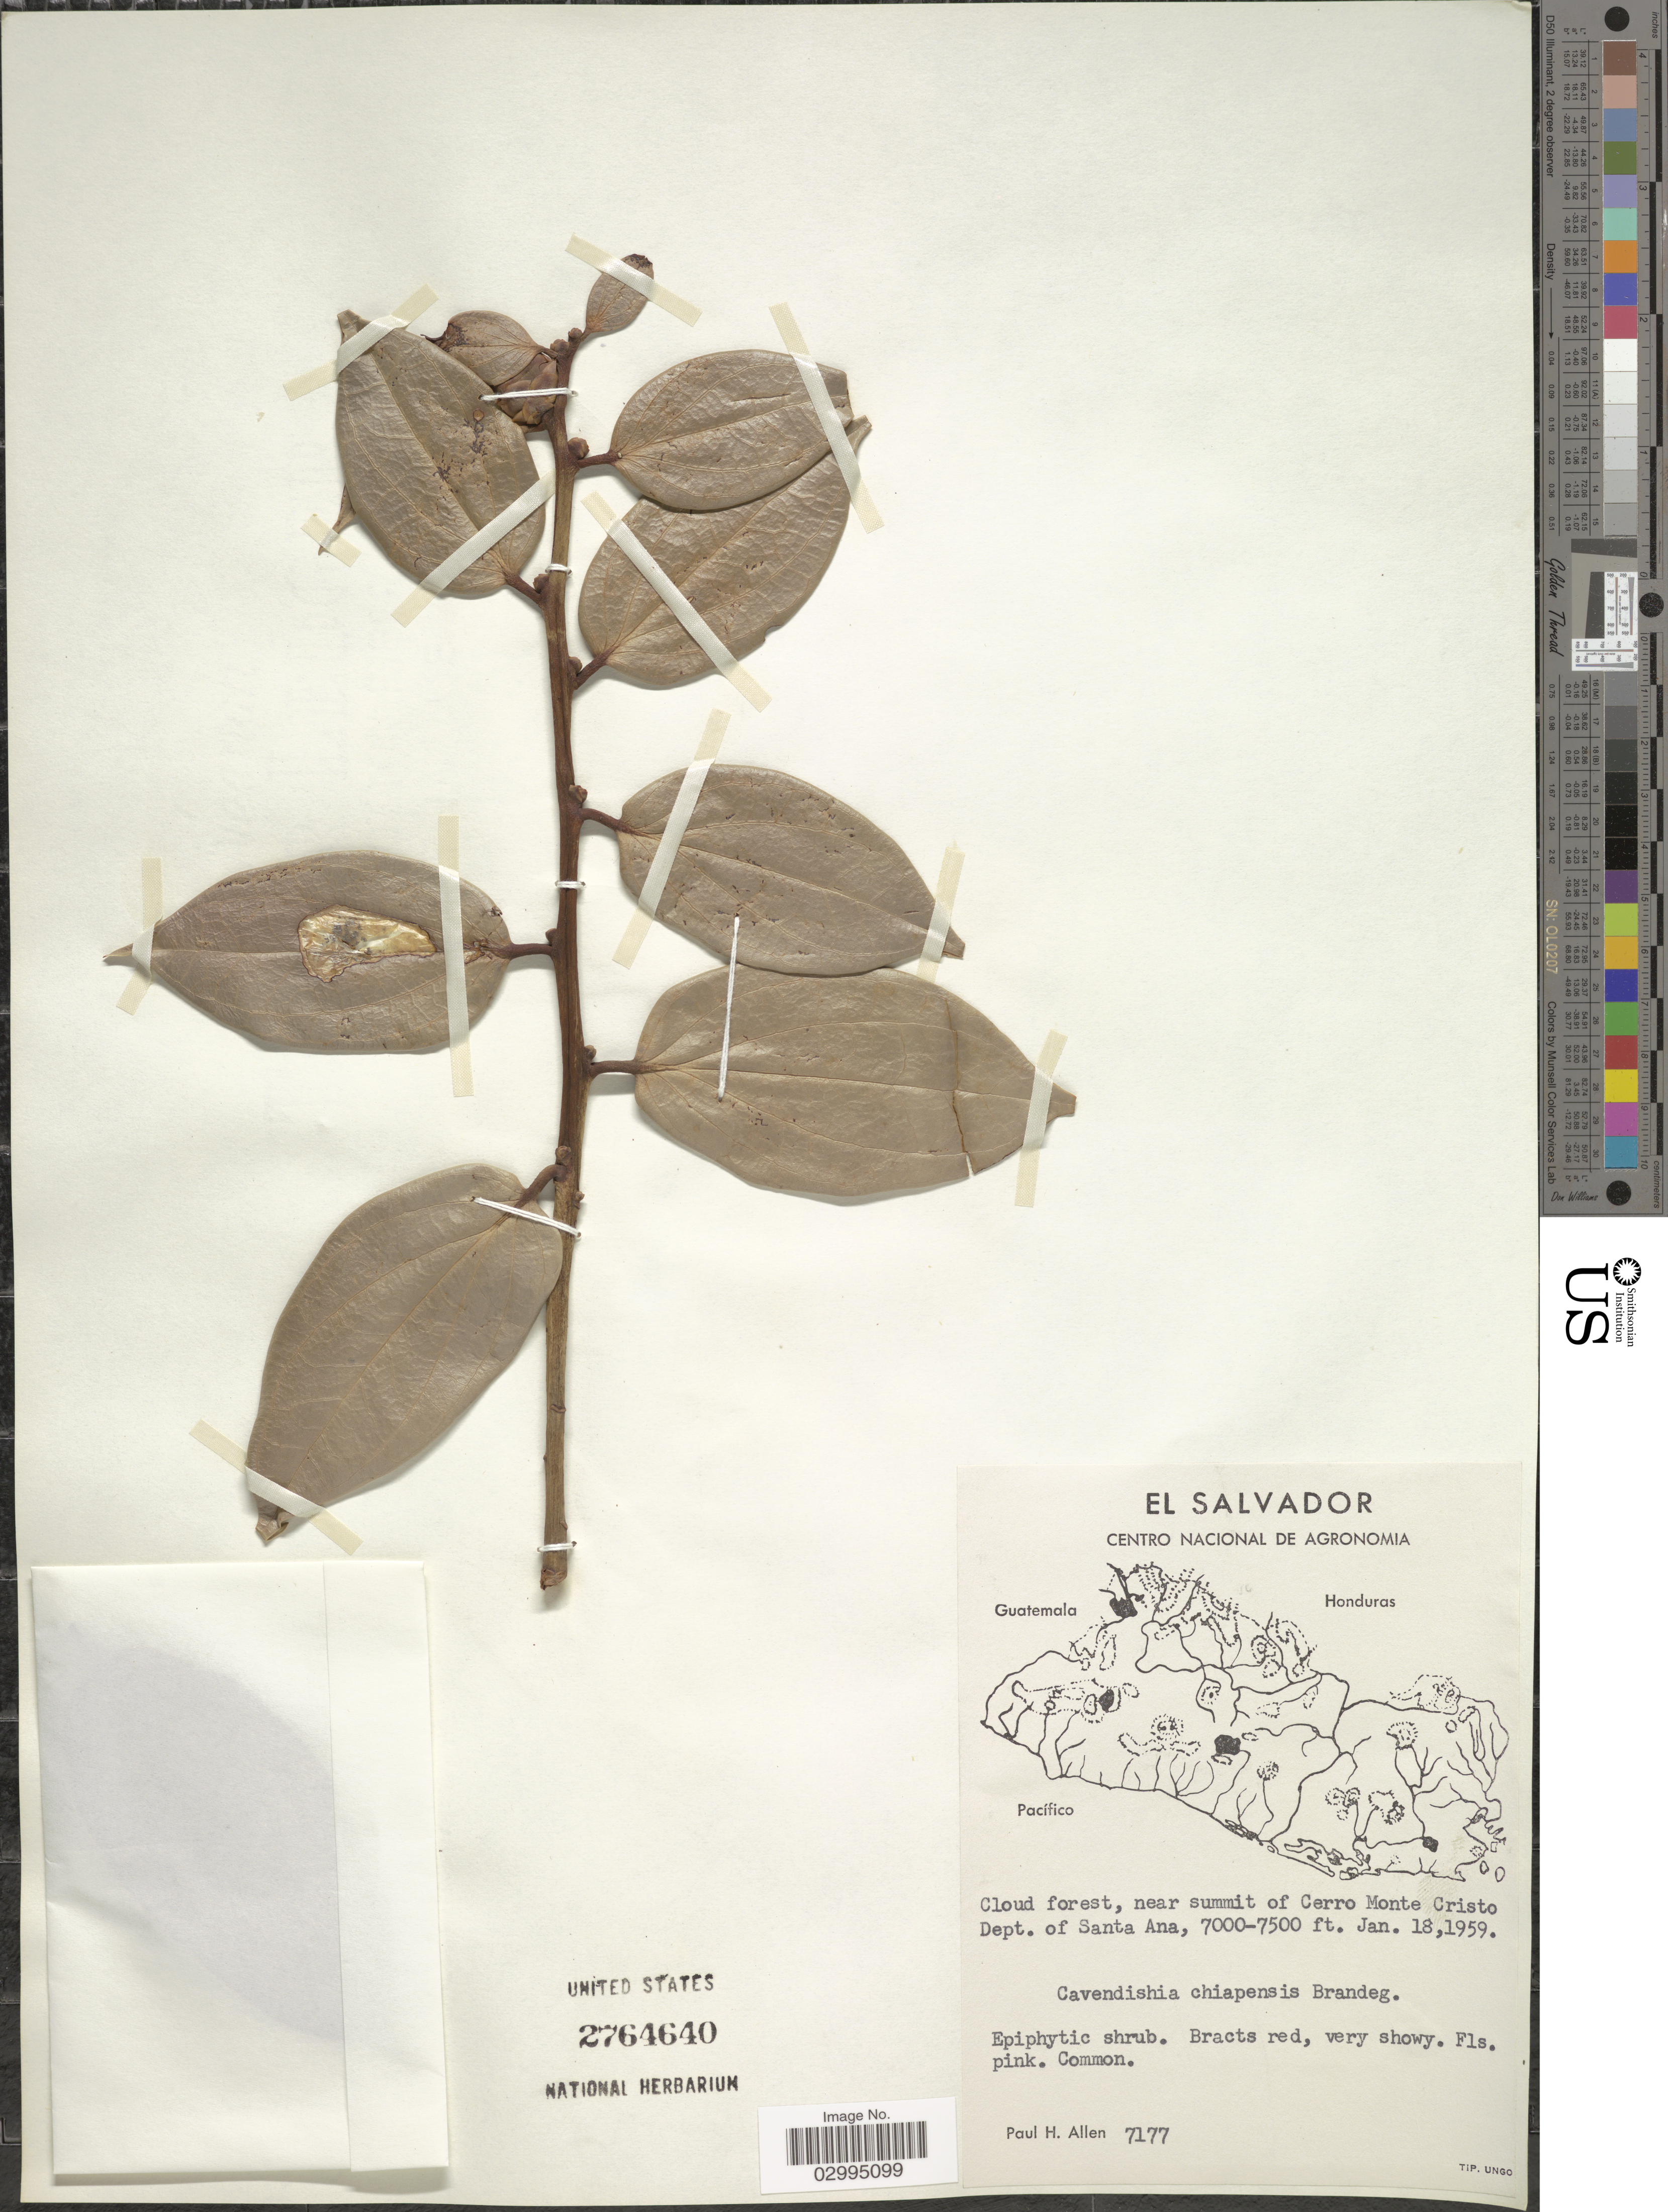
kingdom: Plantae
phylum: Tracheophyta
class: Magnoliopsida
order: Ericales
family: Ericaceae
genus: Cavendishia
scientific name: Cavendishia chiapensis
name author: Brandegee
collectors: P. H. Allen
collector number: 7177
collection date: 1959-01-18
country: El Salvador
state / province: Santa Ana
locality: Cloud forest, near summit of Cerro Monte Cristo Dept. of Santa Ana.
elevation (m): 2134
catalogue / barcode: US 2764640